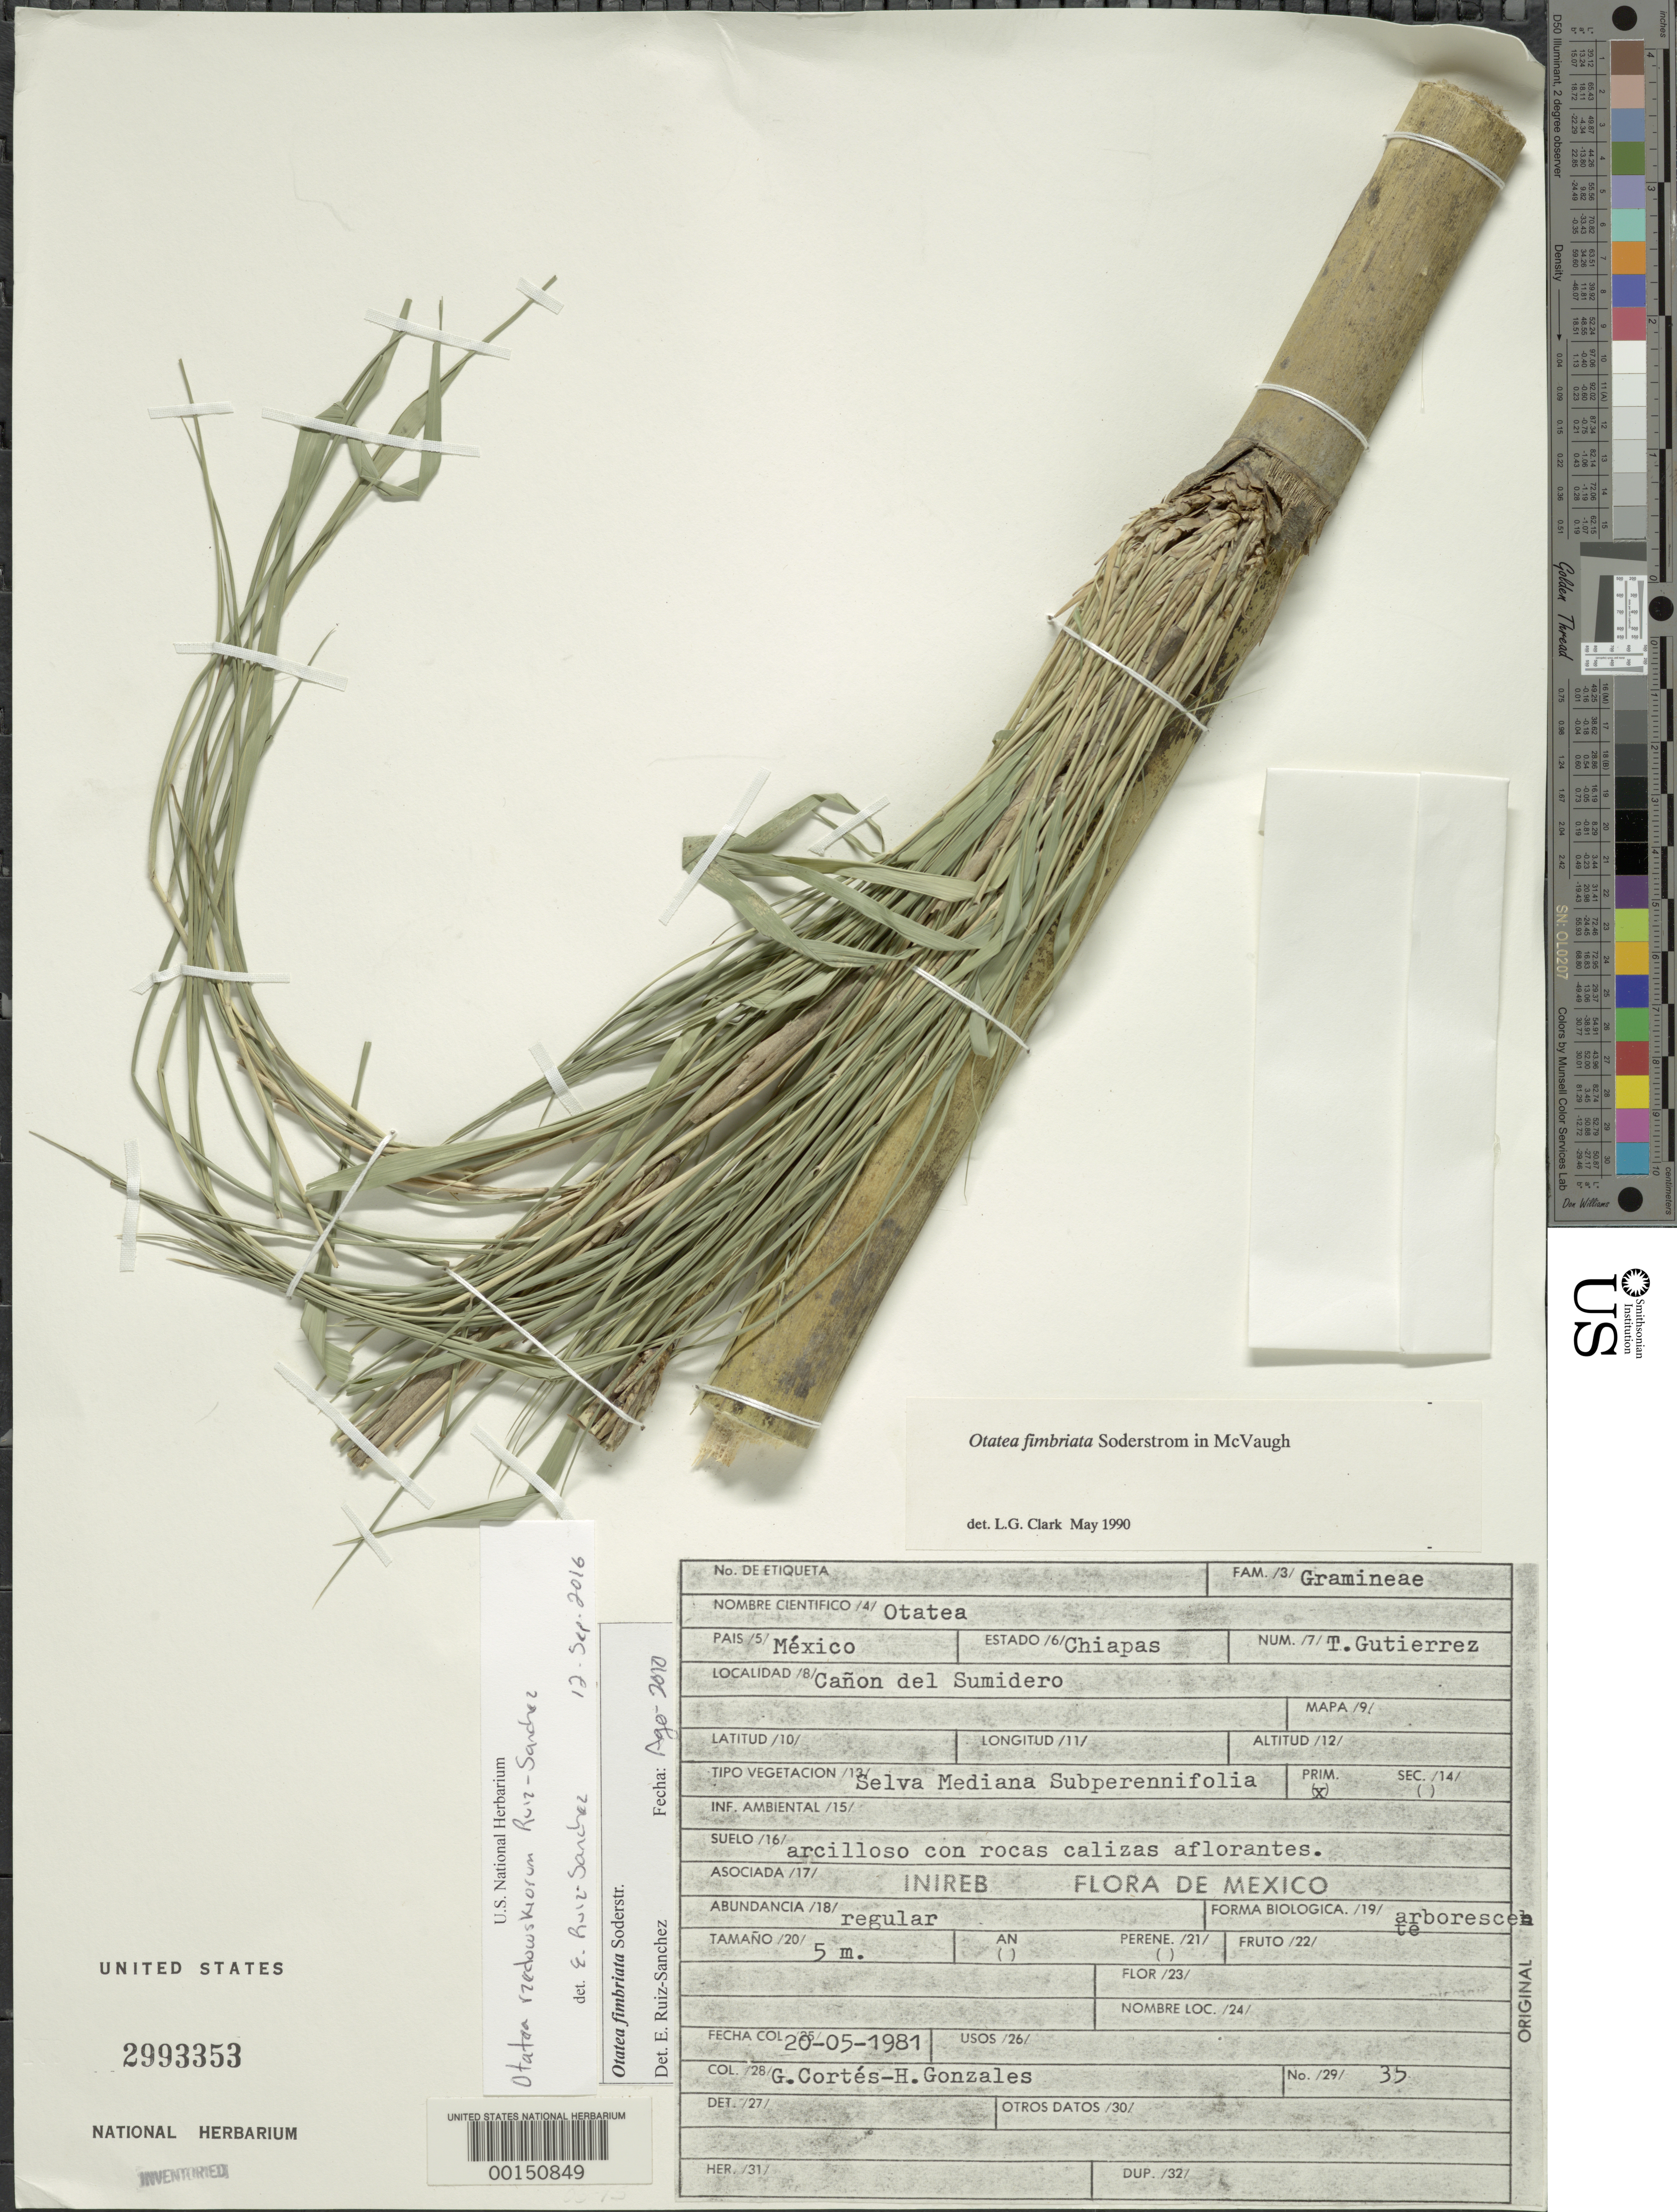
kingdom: Plantae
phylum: Tracheophyta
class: Liliopsida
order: Poales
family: Poaceae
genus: Otatea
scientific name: Otatea rzedowskiorum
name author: Ruíz-Sanchez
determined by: Ruíz-Sanchez, E.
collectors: G. Cortés R. & H. Gonzales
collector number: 35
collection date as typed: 20 May 1981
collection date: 1981-05-20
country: Mexico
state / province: Chiapas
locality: Canon del Sumidero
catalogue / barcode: US 2993353